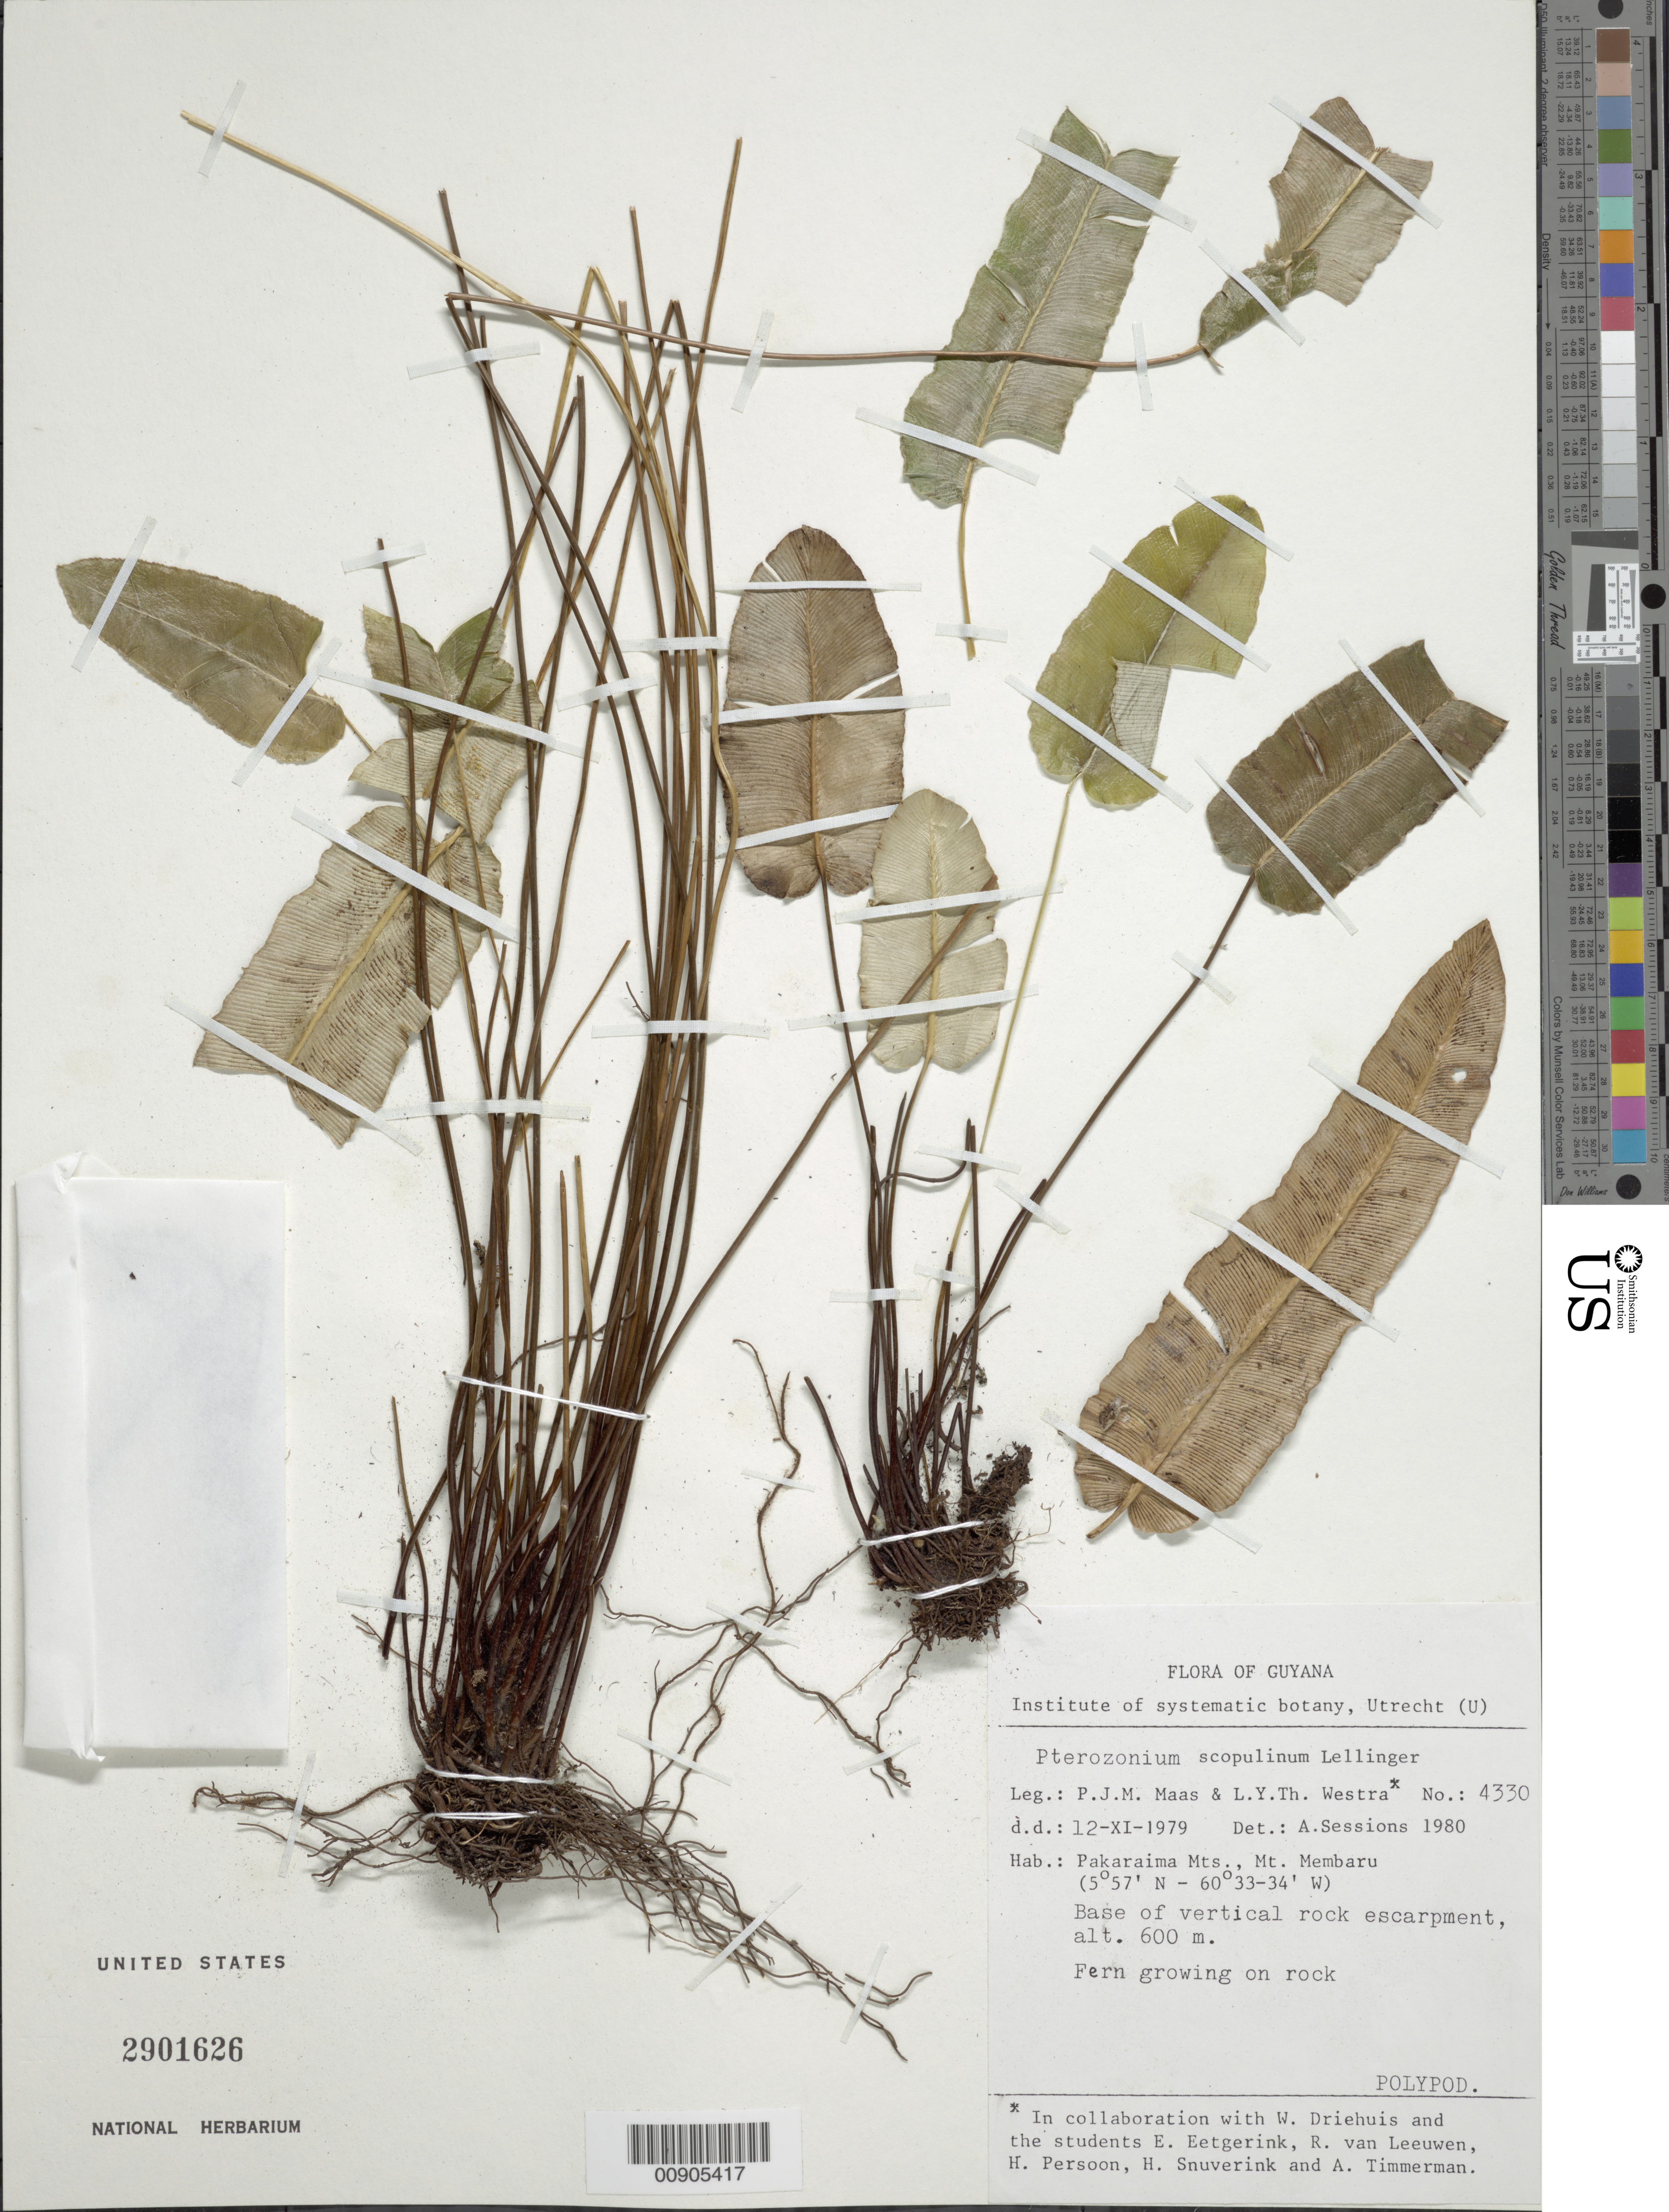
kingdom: Plantae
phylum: Tracheophyta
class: Polypodiopsida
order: Polypodiales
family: Pteridaceae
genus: Pterozonium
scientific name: Pterozonium scopulinum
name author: Lellinger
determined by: Sessions, A.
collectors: P. Maas & L. Y. T. Westra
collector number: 4330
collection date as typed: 12-Nov-79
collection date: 1979-11-12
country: Guyana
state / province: Cuyuni-Mazaruni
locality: Mt. Membaru, Pakaraima Mts.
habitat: Base of vertical rock escarpment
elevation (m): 600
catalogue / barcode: US 2901626